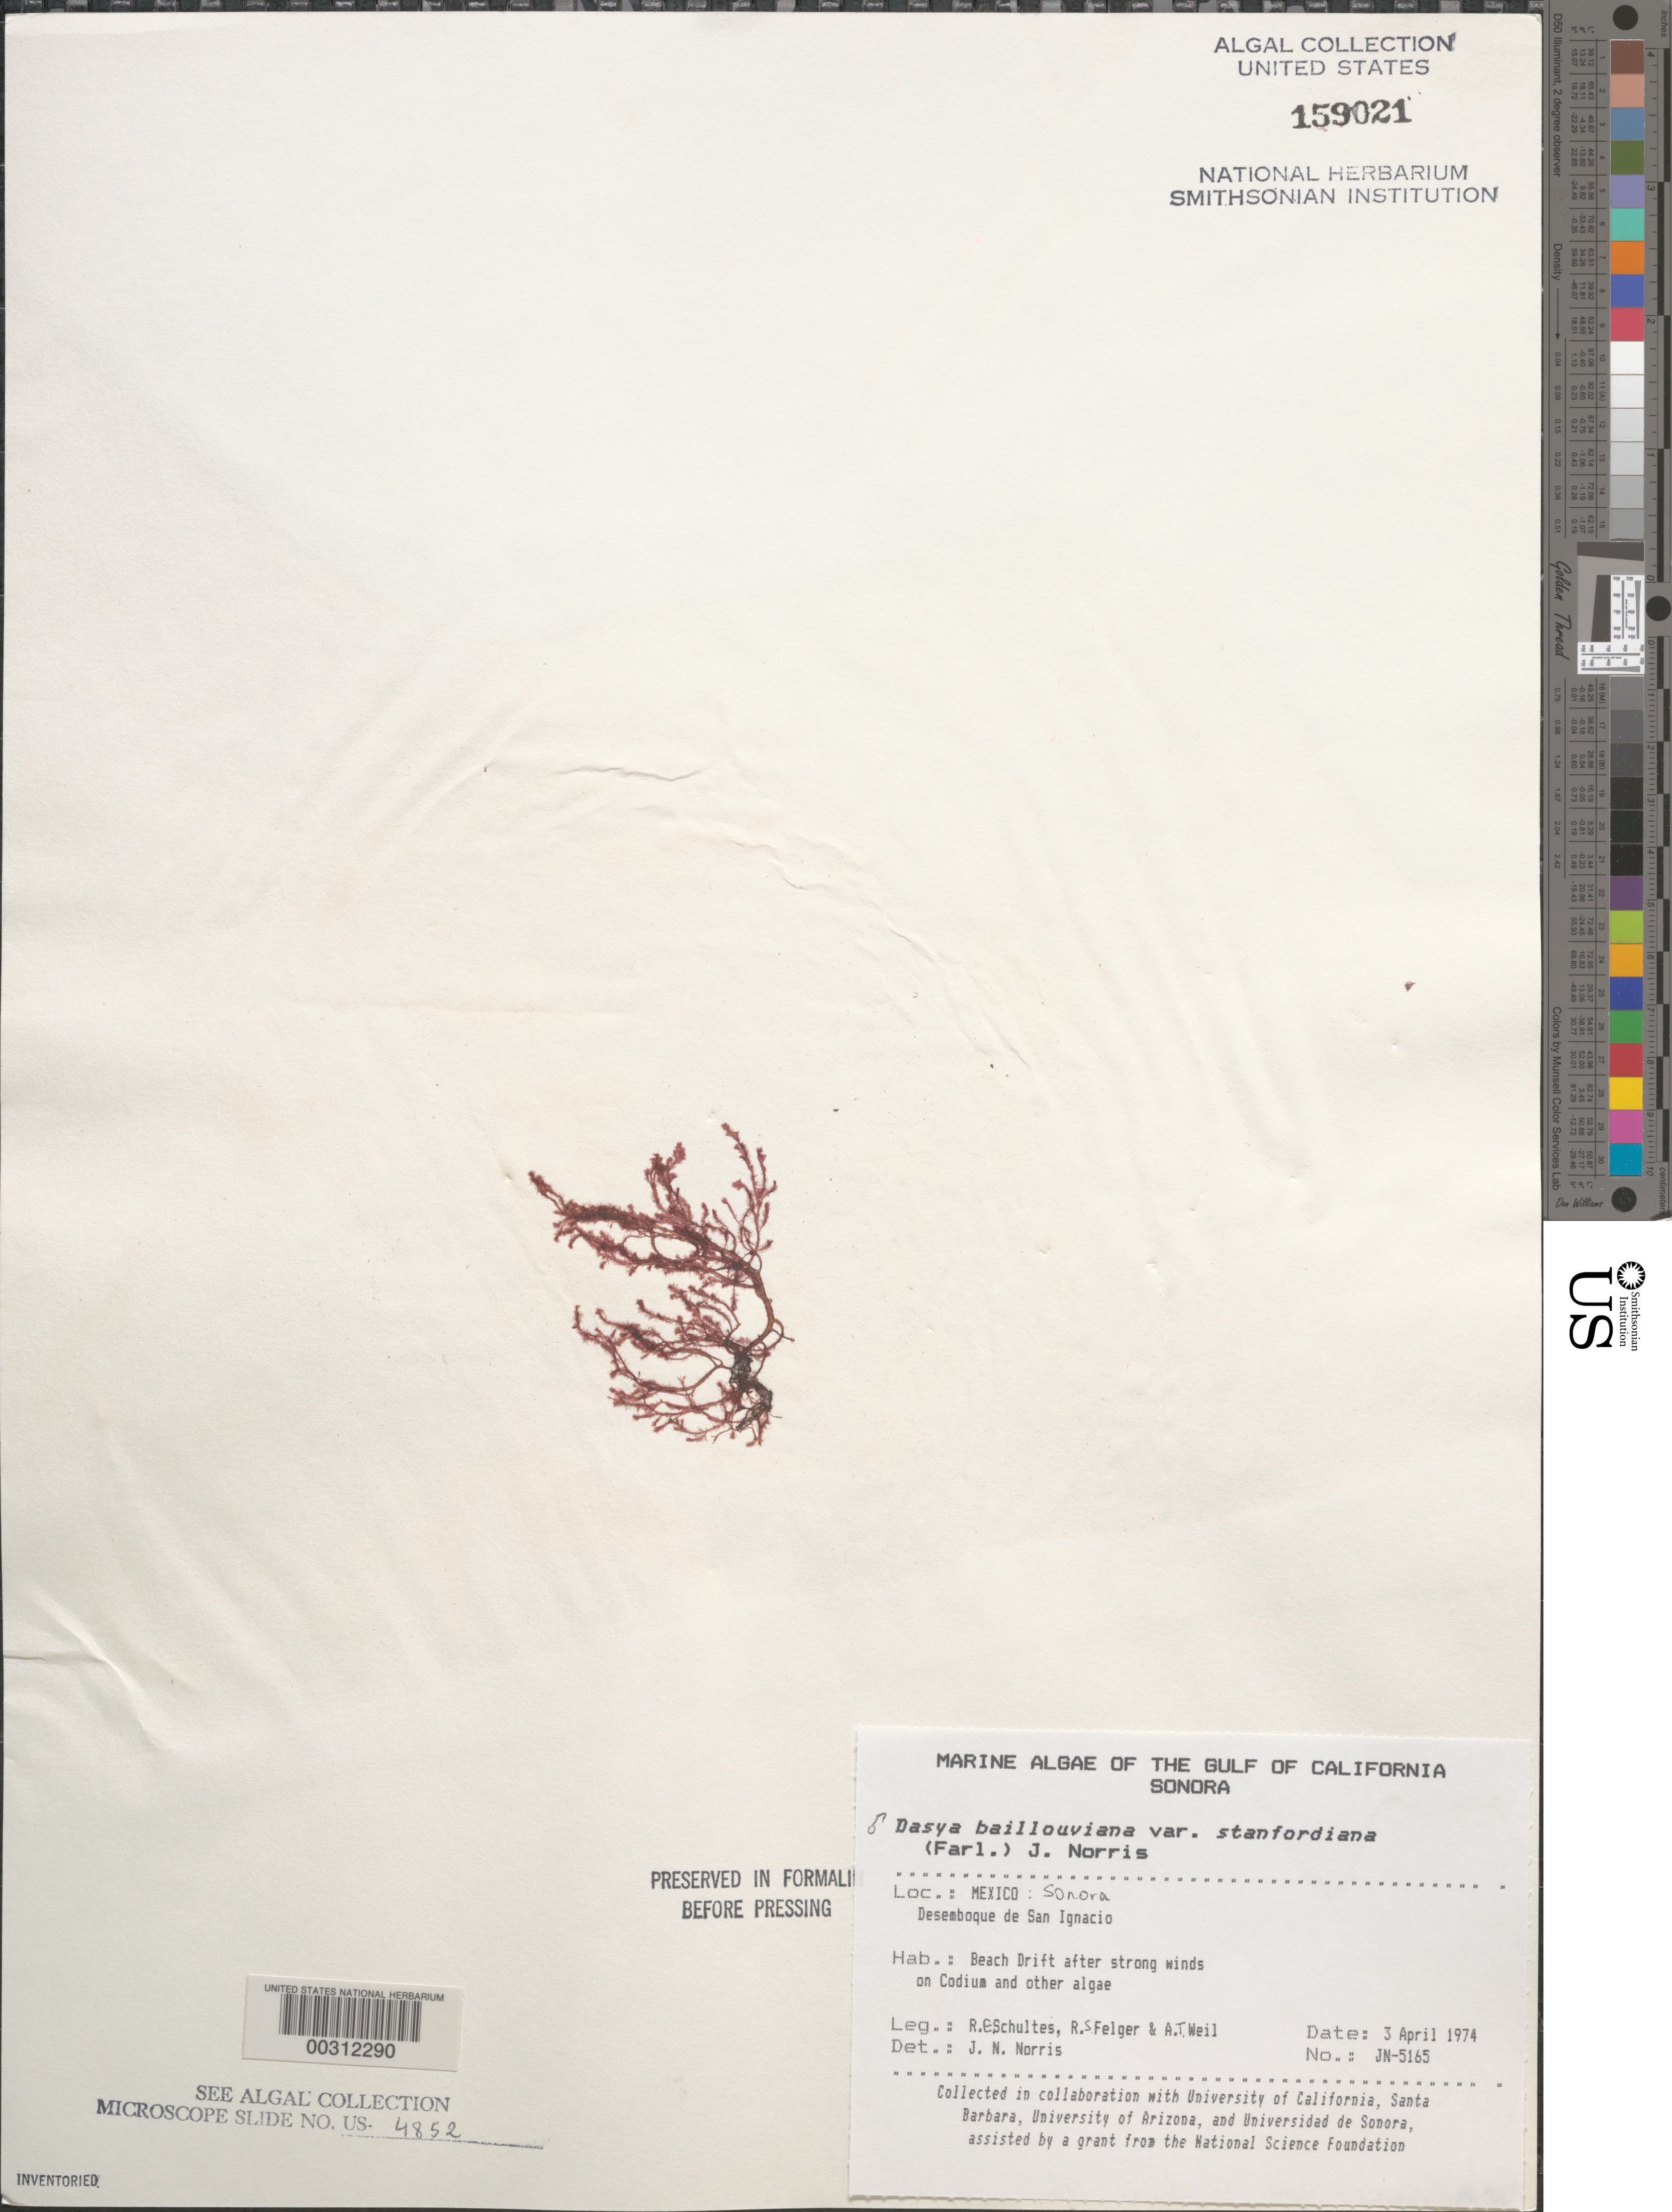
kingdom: Plantae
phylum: Rhodophyta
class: Florideophyceae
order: Ceramiales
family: Dasyaceae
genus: Dasya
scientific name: Dasya pedicellata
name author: (C. Agardh) C. Agardh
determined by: Algae name updating Project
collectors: R. E. Schultes, R. S. Felger & A. T. Weil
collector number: JN-5165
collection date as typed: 03 Apr 1974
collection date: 1974-04-03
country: Mexico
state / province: Sonora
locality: Desemboque de San Ignacio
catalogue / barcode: US 159021